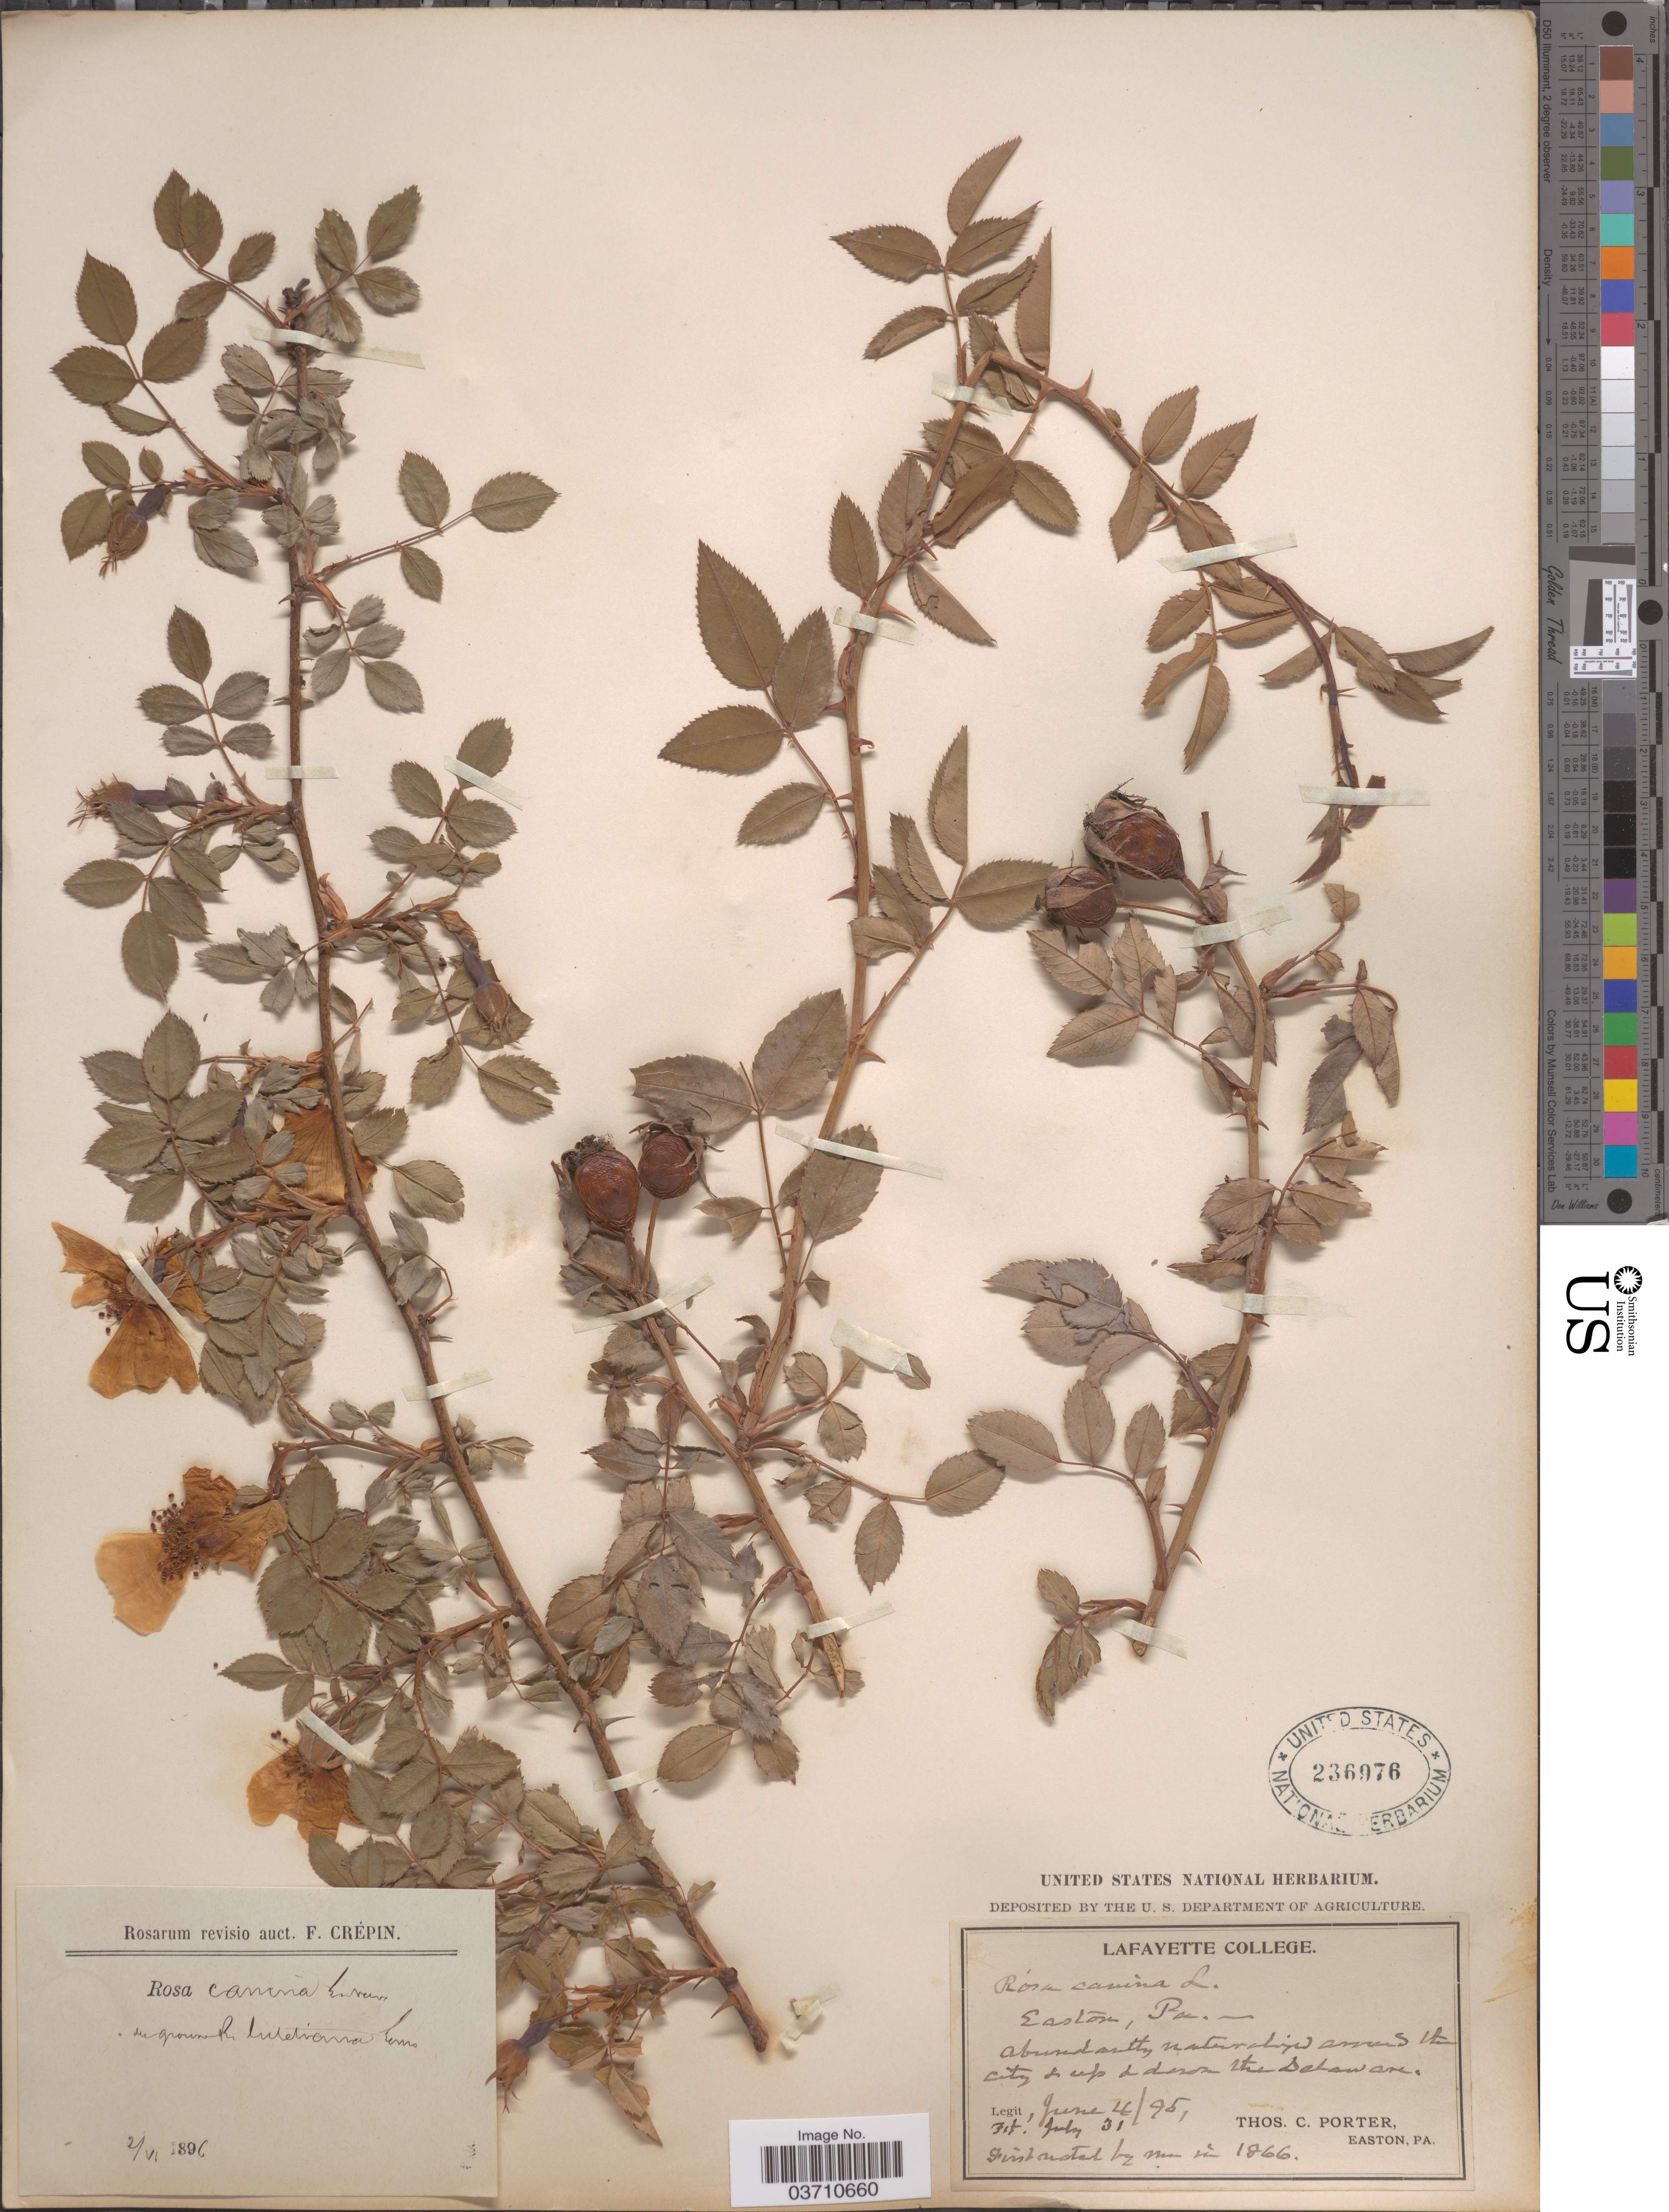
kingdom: Plantae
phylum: Tracheophyta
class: Magnoliopsida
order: Rosales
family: Rosaceae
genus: Rosa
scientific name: Rosa canina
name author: L.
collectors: T. Porter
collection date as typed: Transcribed d/m/y: 4/6/95 to 31/7/95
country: United States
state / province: Pennsylvania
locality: Easton. Around the city & up & down the Delaware.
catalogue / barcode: US 236976